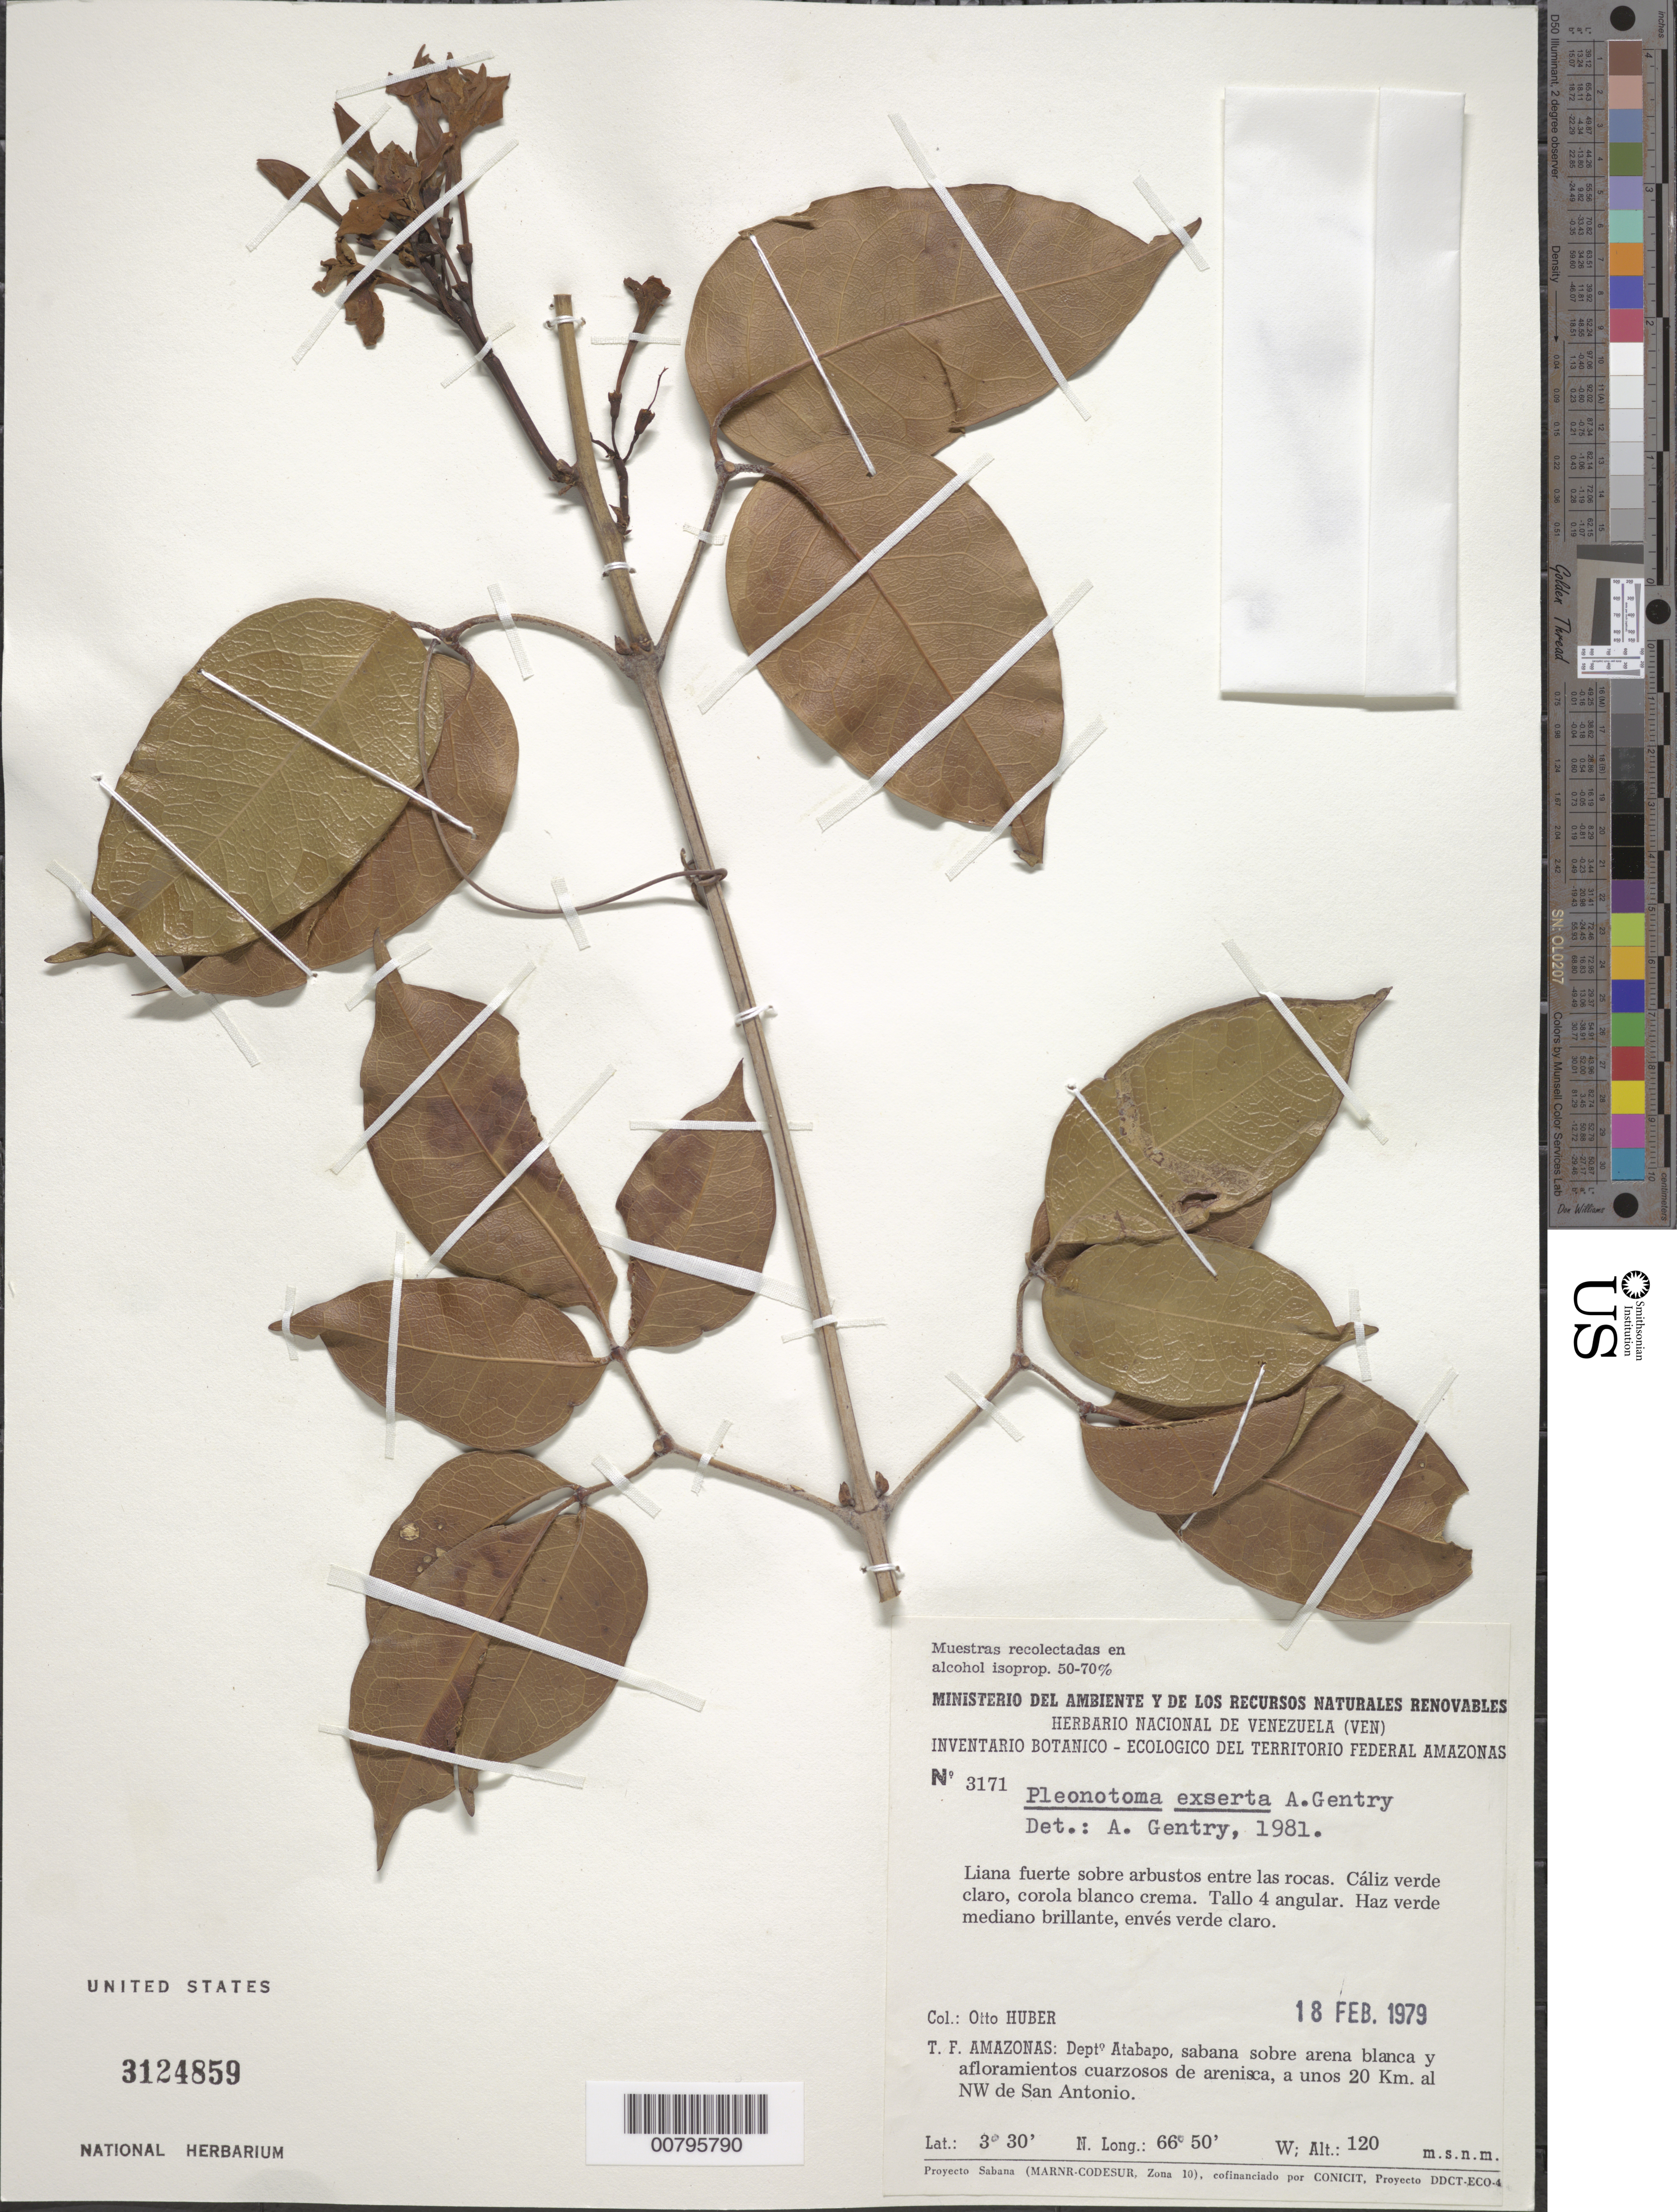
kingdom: Plantae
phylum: Tracheophyta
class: Magnoliopsida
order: Lamiales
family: Bignoniaceae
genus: Pleonotoma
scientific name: Pleonotoma exserta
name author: A.H. Gentry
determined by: Gentry, A. H.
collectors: O. Huber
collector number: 3171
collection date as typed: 18-Feb-79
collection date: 1979-02-18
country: Venezuela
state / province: Amazonas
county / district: Atures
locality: San Antonio, 20 km al NW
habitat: Entre las rocas; sabana sobre arena blanca y afloramientos cuarzosos de arenisca; en toda la sabana y entre las rocas de arenisca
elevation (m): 120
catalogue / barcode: US 3124859